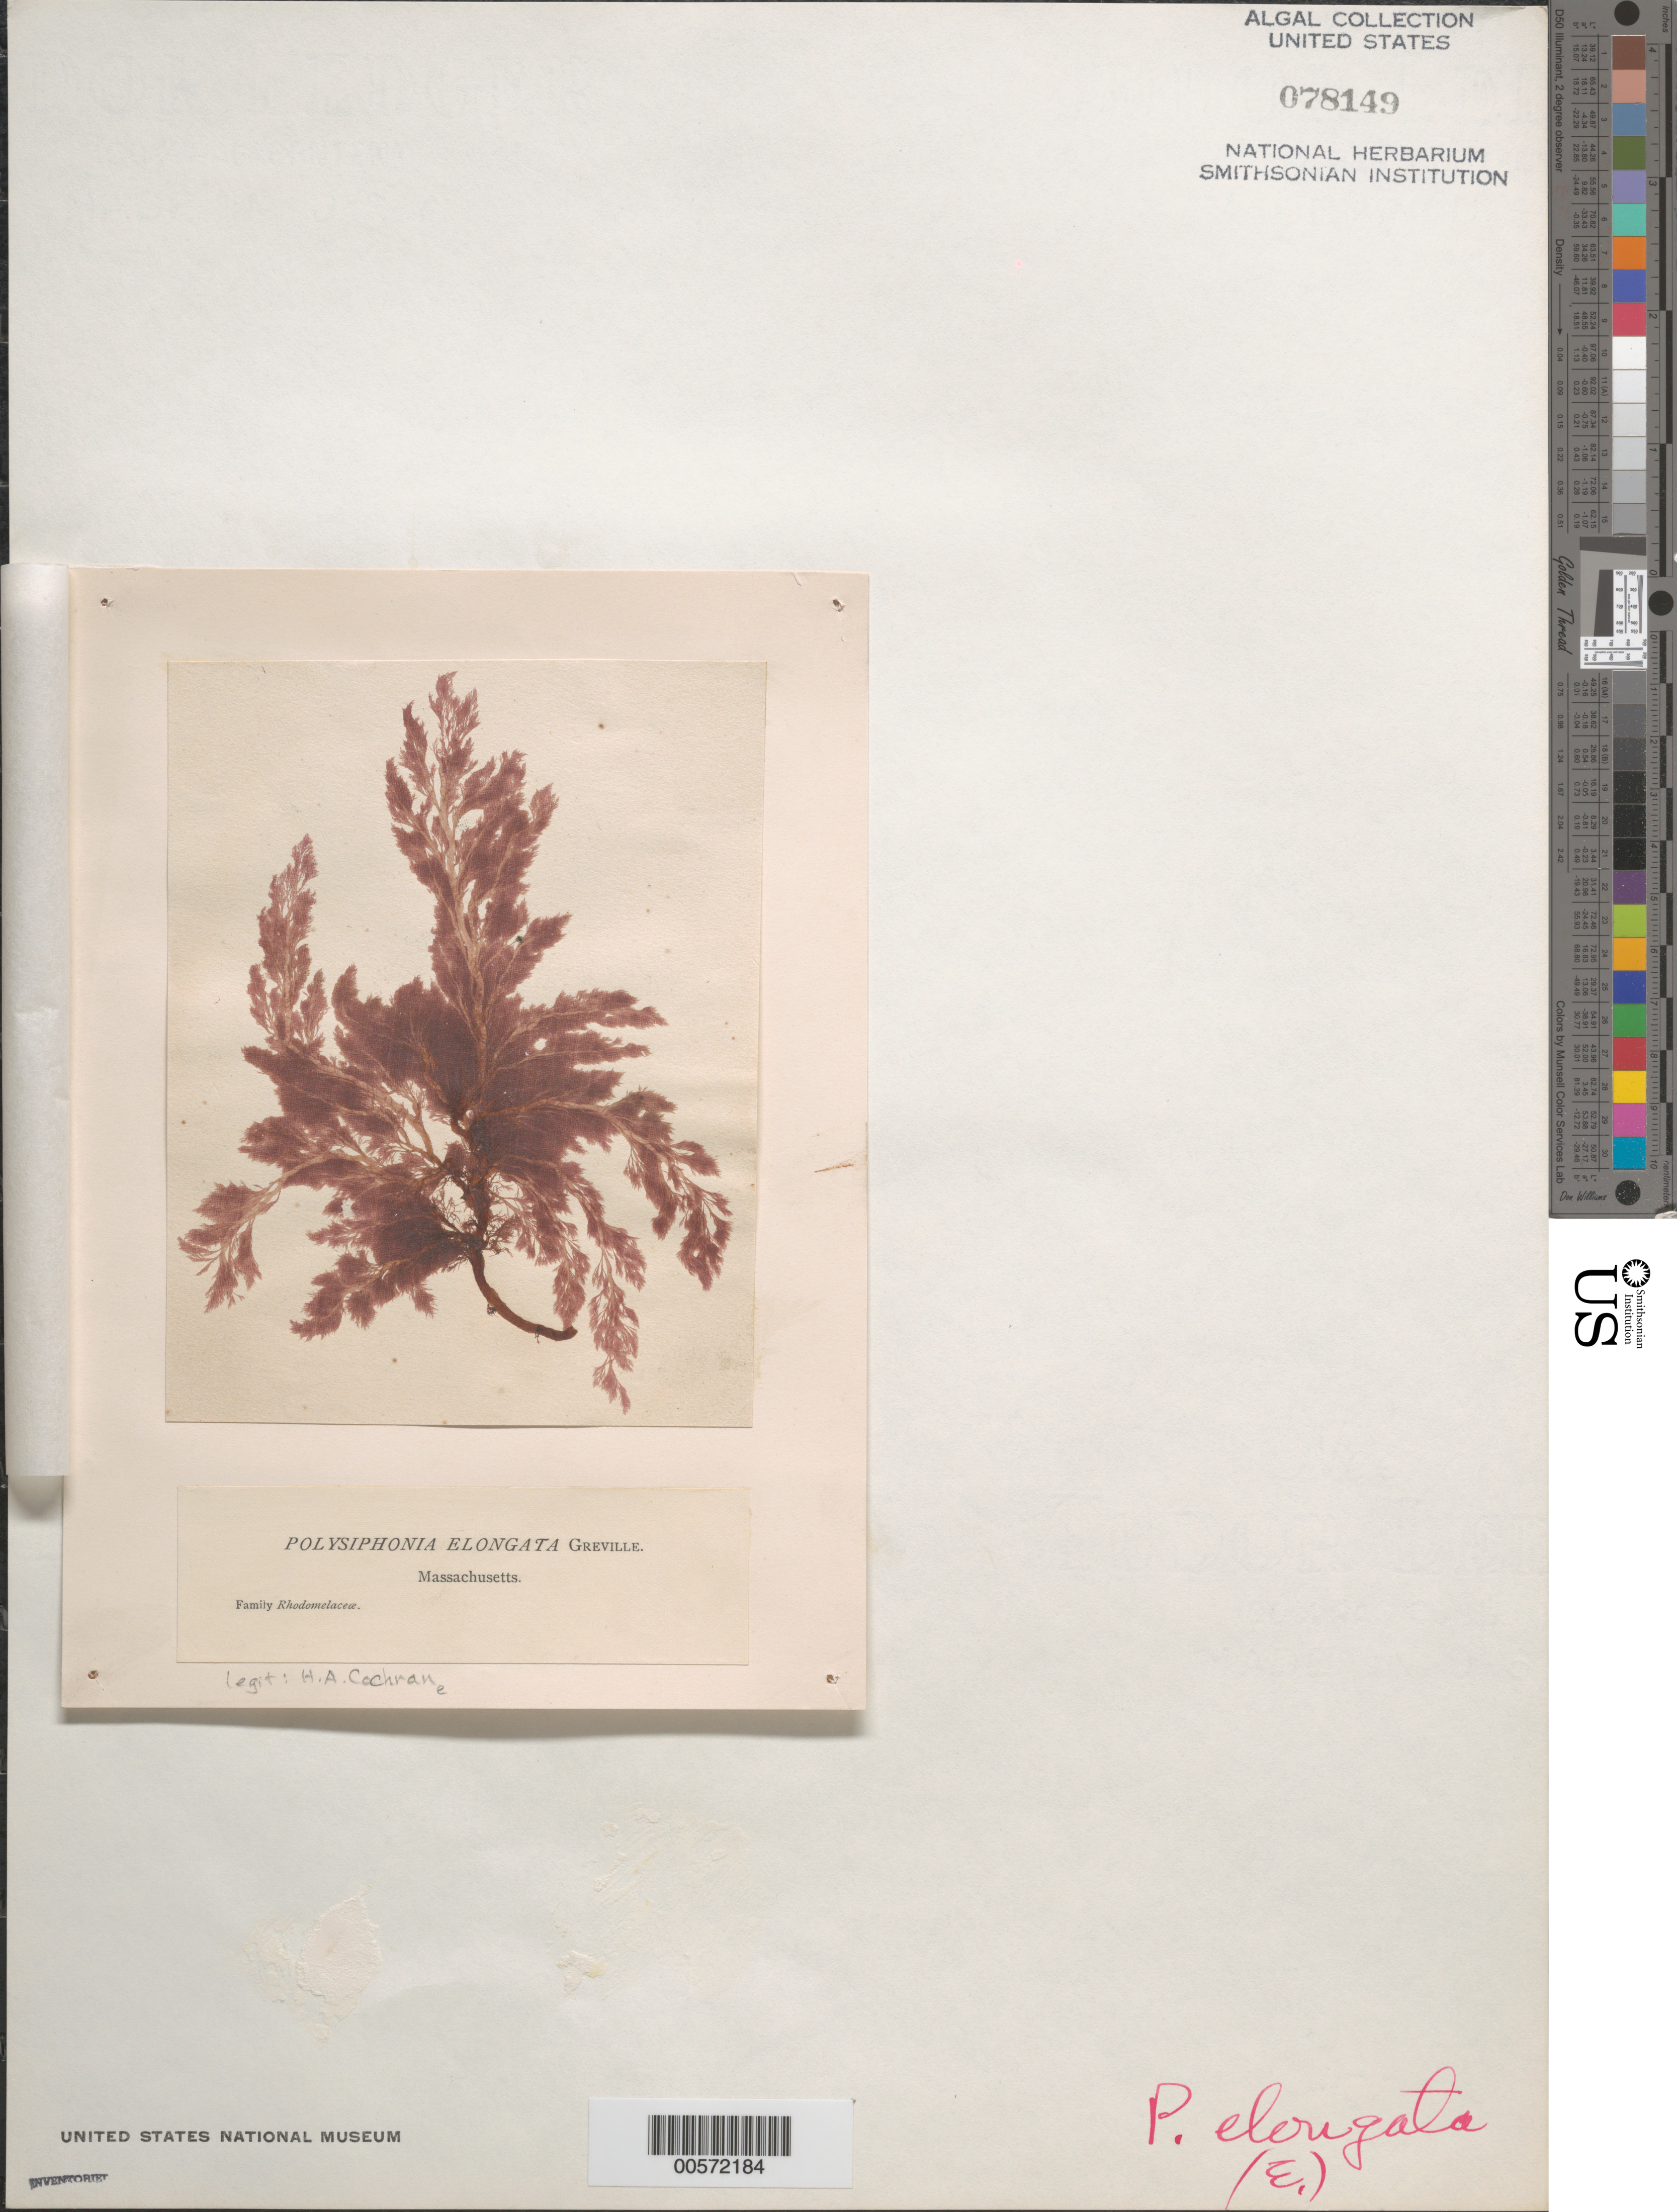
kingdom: Plantae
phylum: Rhodophyta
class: Florideophyceae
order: Ceramiales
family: Rhodomelaceae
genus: Carradoriella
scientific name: Carradoriella elongata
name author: (Hudson) Savoie & G.W. Saunders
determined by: Algae name updating Project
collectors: H. Cochrane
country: United States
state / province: Massachusetts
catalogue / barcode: US 78149